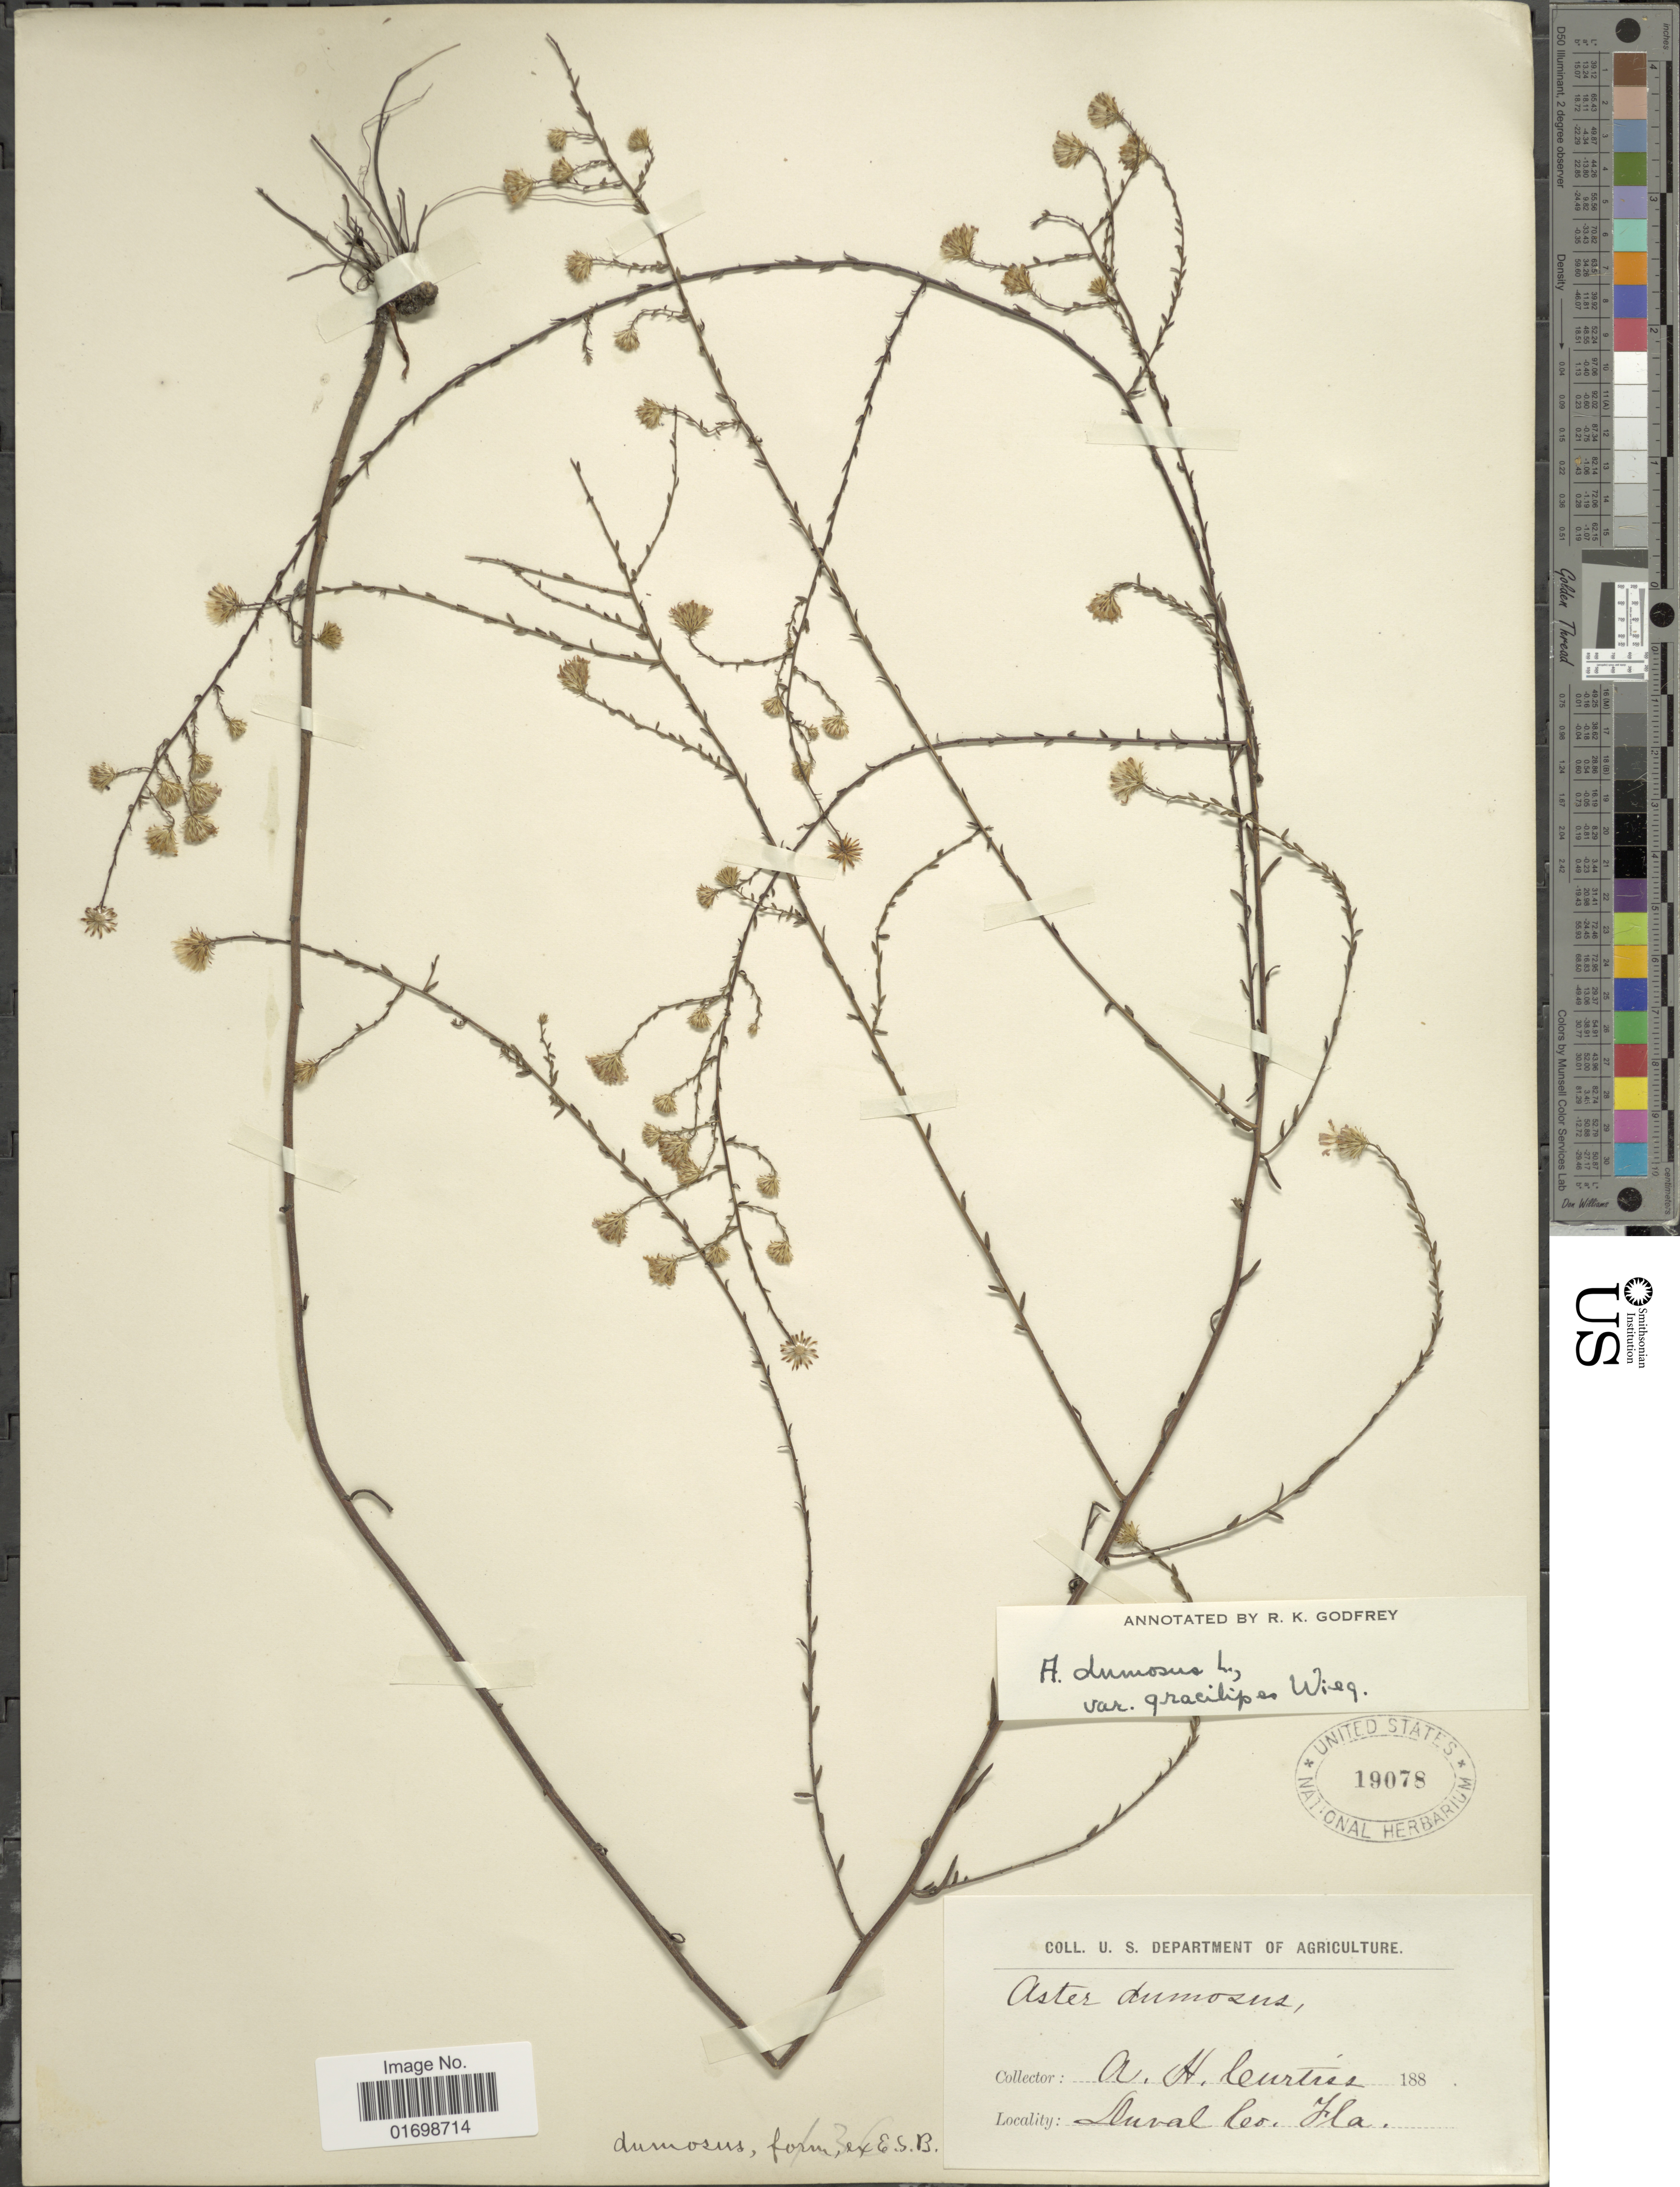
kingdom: Plantae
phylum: Tracheophyta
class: Magnoliopsida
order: Asterales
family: Asteraceae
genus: Symphyotrichum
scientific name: Symphyotrichum dumosum var. gracilipes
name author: (Wiegand) G.L. Nesom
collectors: A. H. Curtiss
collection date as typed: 188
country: United States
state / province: Florida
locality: Duval Co.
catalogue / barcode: US 19078